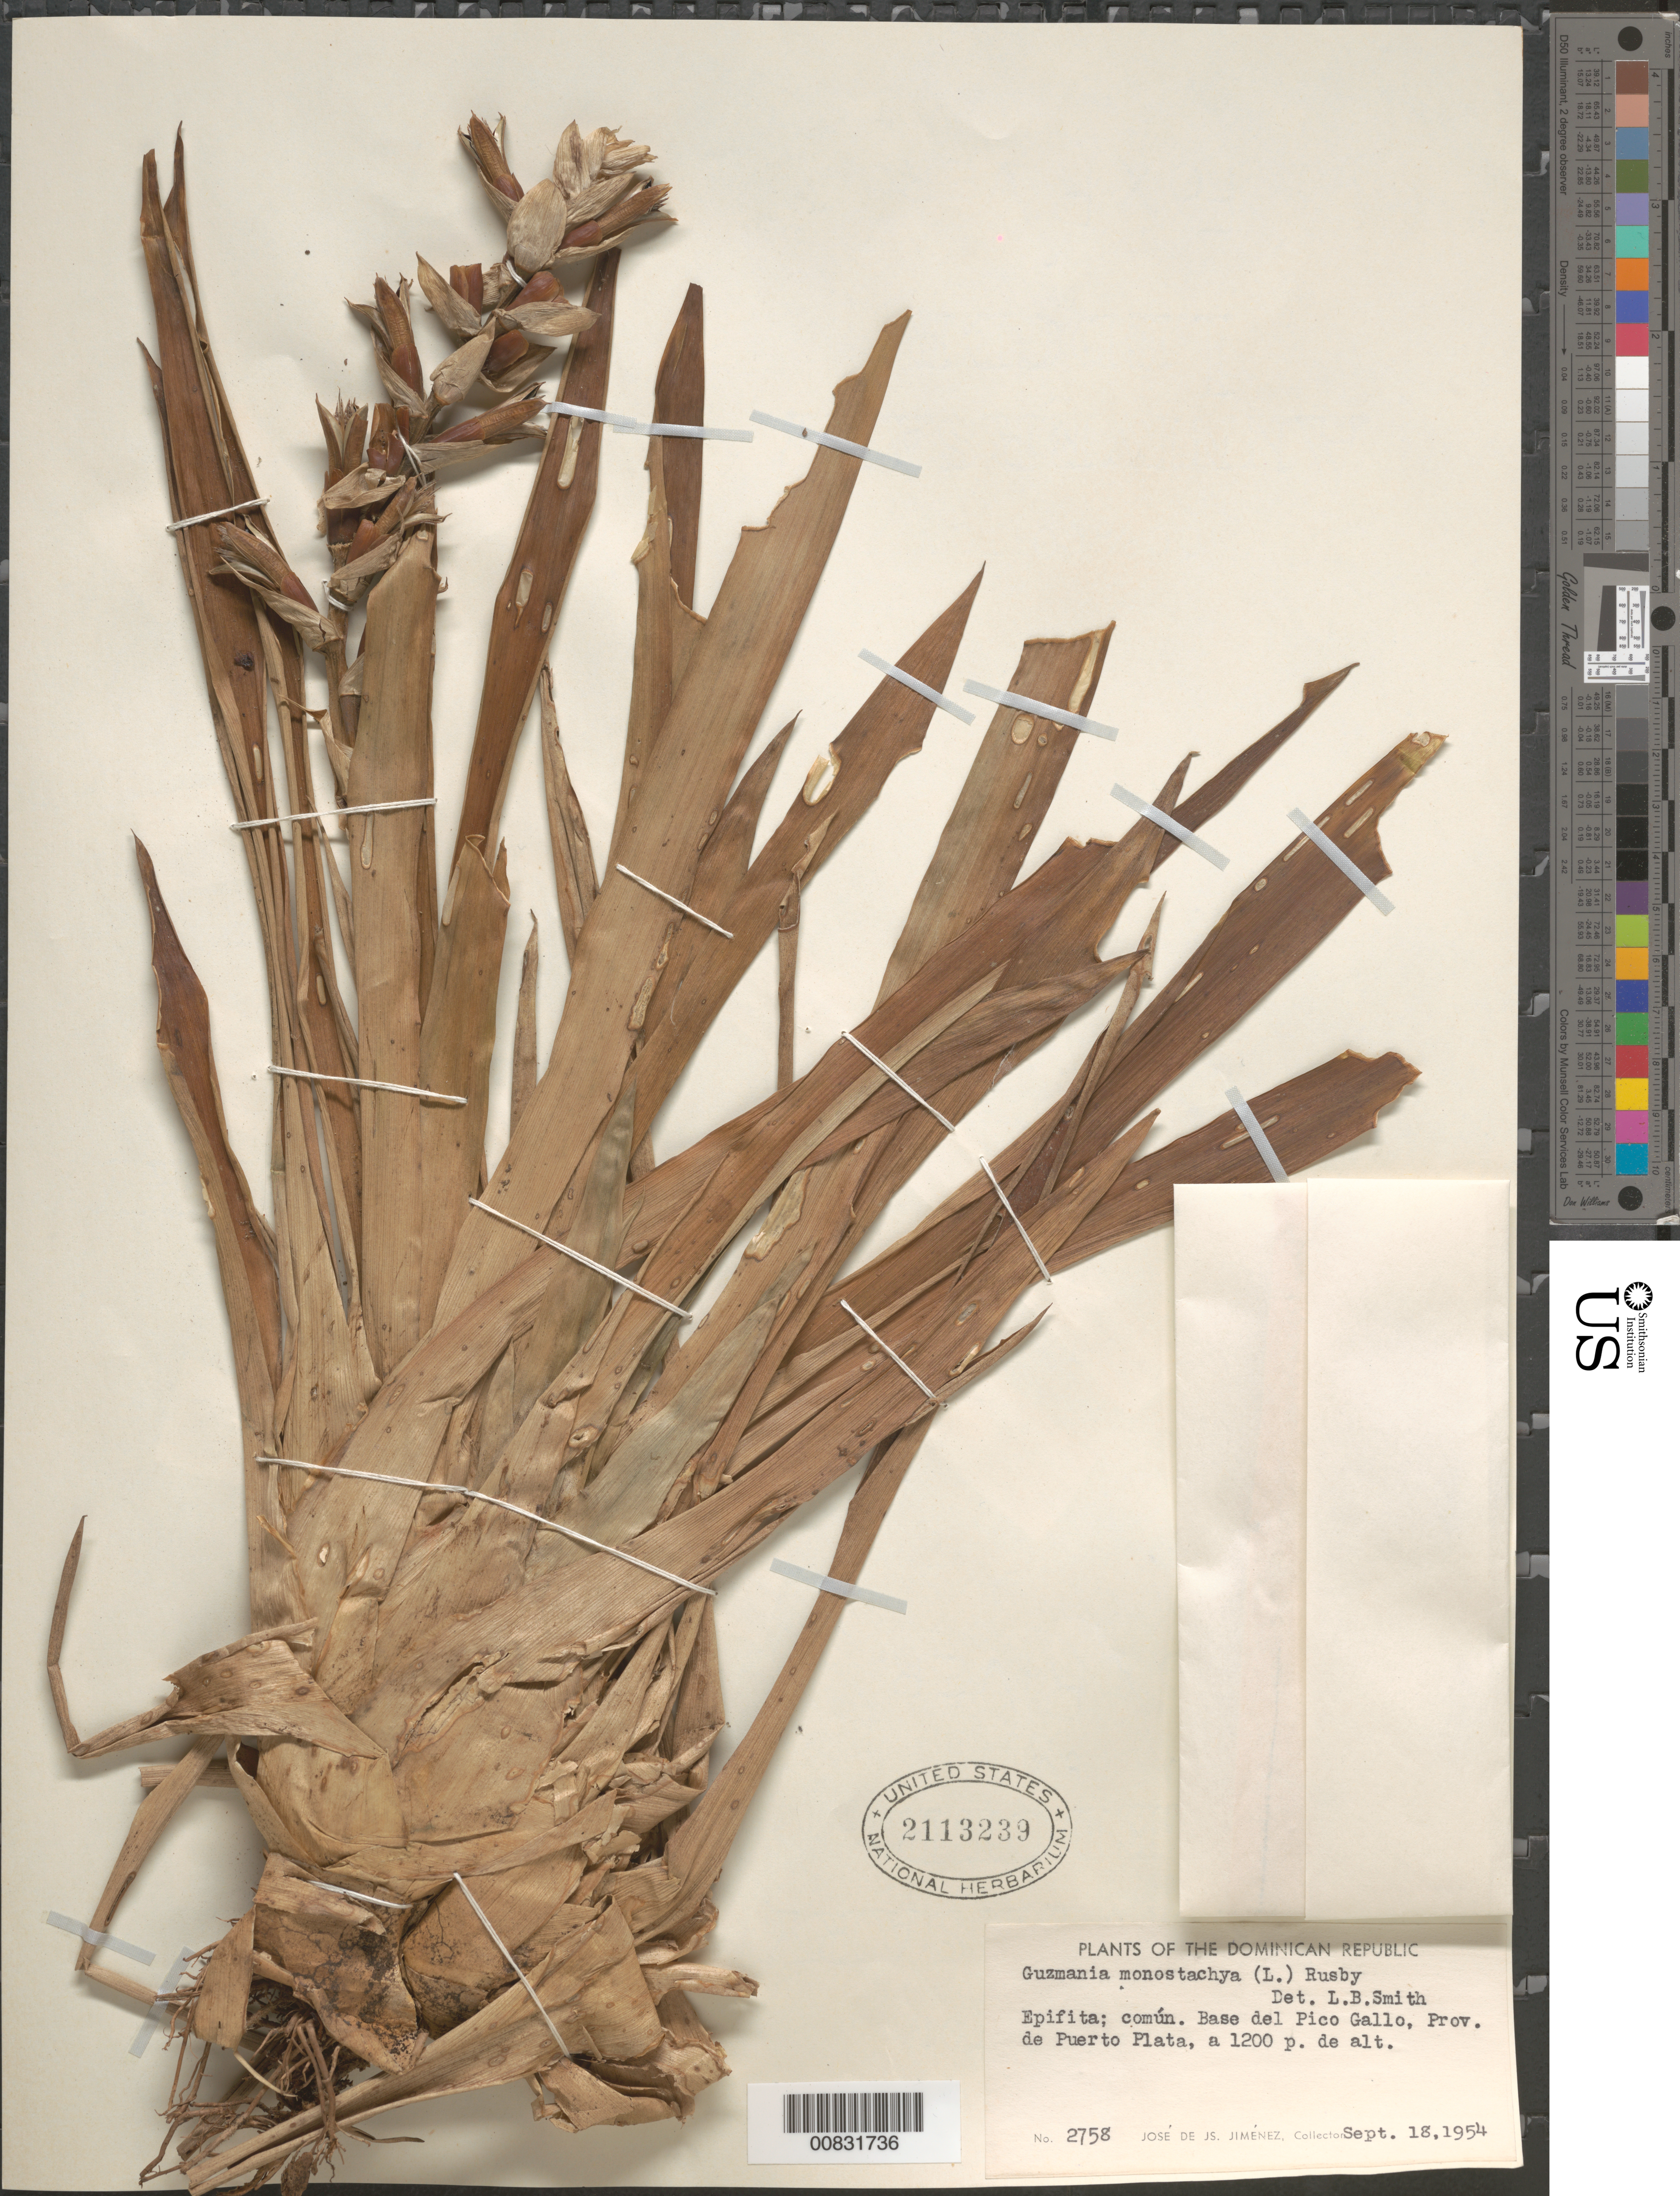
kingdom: Plantae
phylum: Tracheophyta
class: Liliopsida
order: Poales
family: Bromeliaceae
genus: Guzmania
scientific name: Guzmania monostachia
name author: (L.) Rusby ex Mez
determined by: Smith, Lyman B., (US), NMNH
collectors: J. J. Jiménez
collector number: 2758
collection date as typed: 18 Sep 1954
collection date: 1954-09-18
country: Dominican Republic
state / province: Puerto Plata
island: Hispaniola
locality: Base del Pico Gallo.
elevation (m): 366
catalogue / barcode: US 2113239